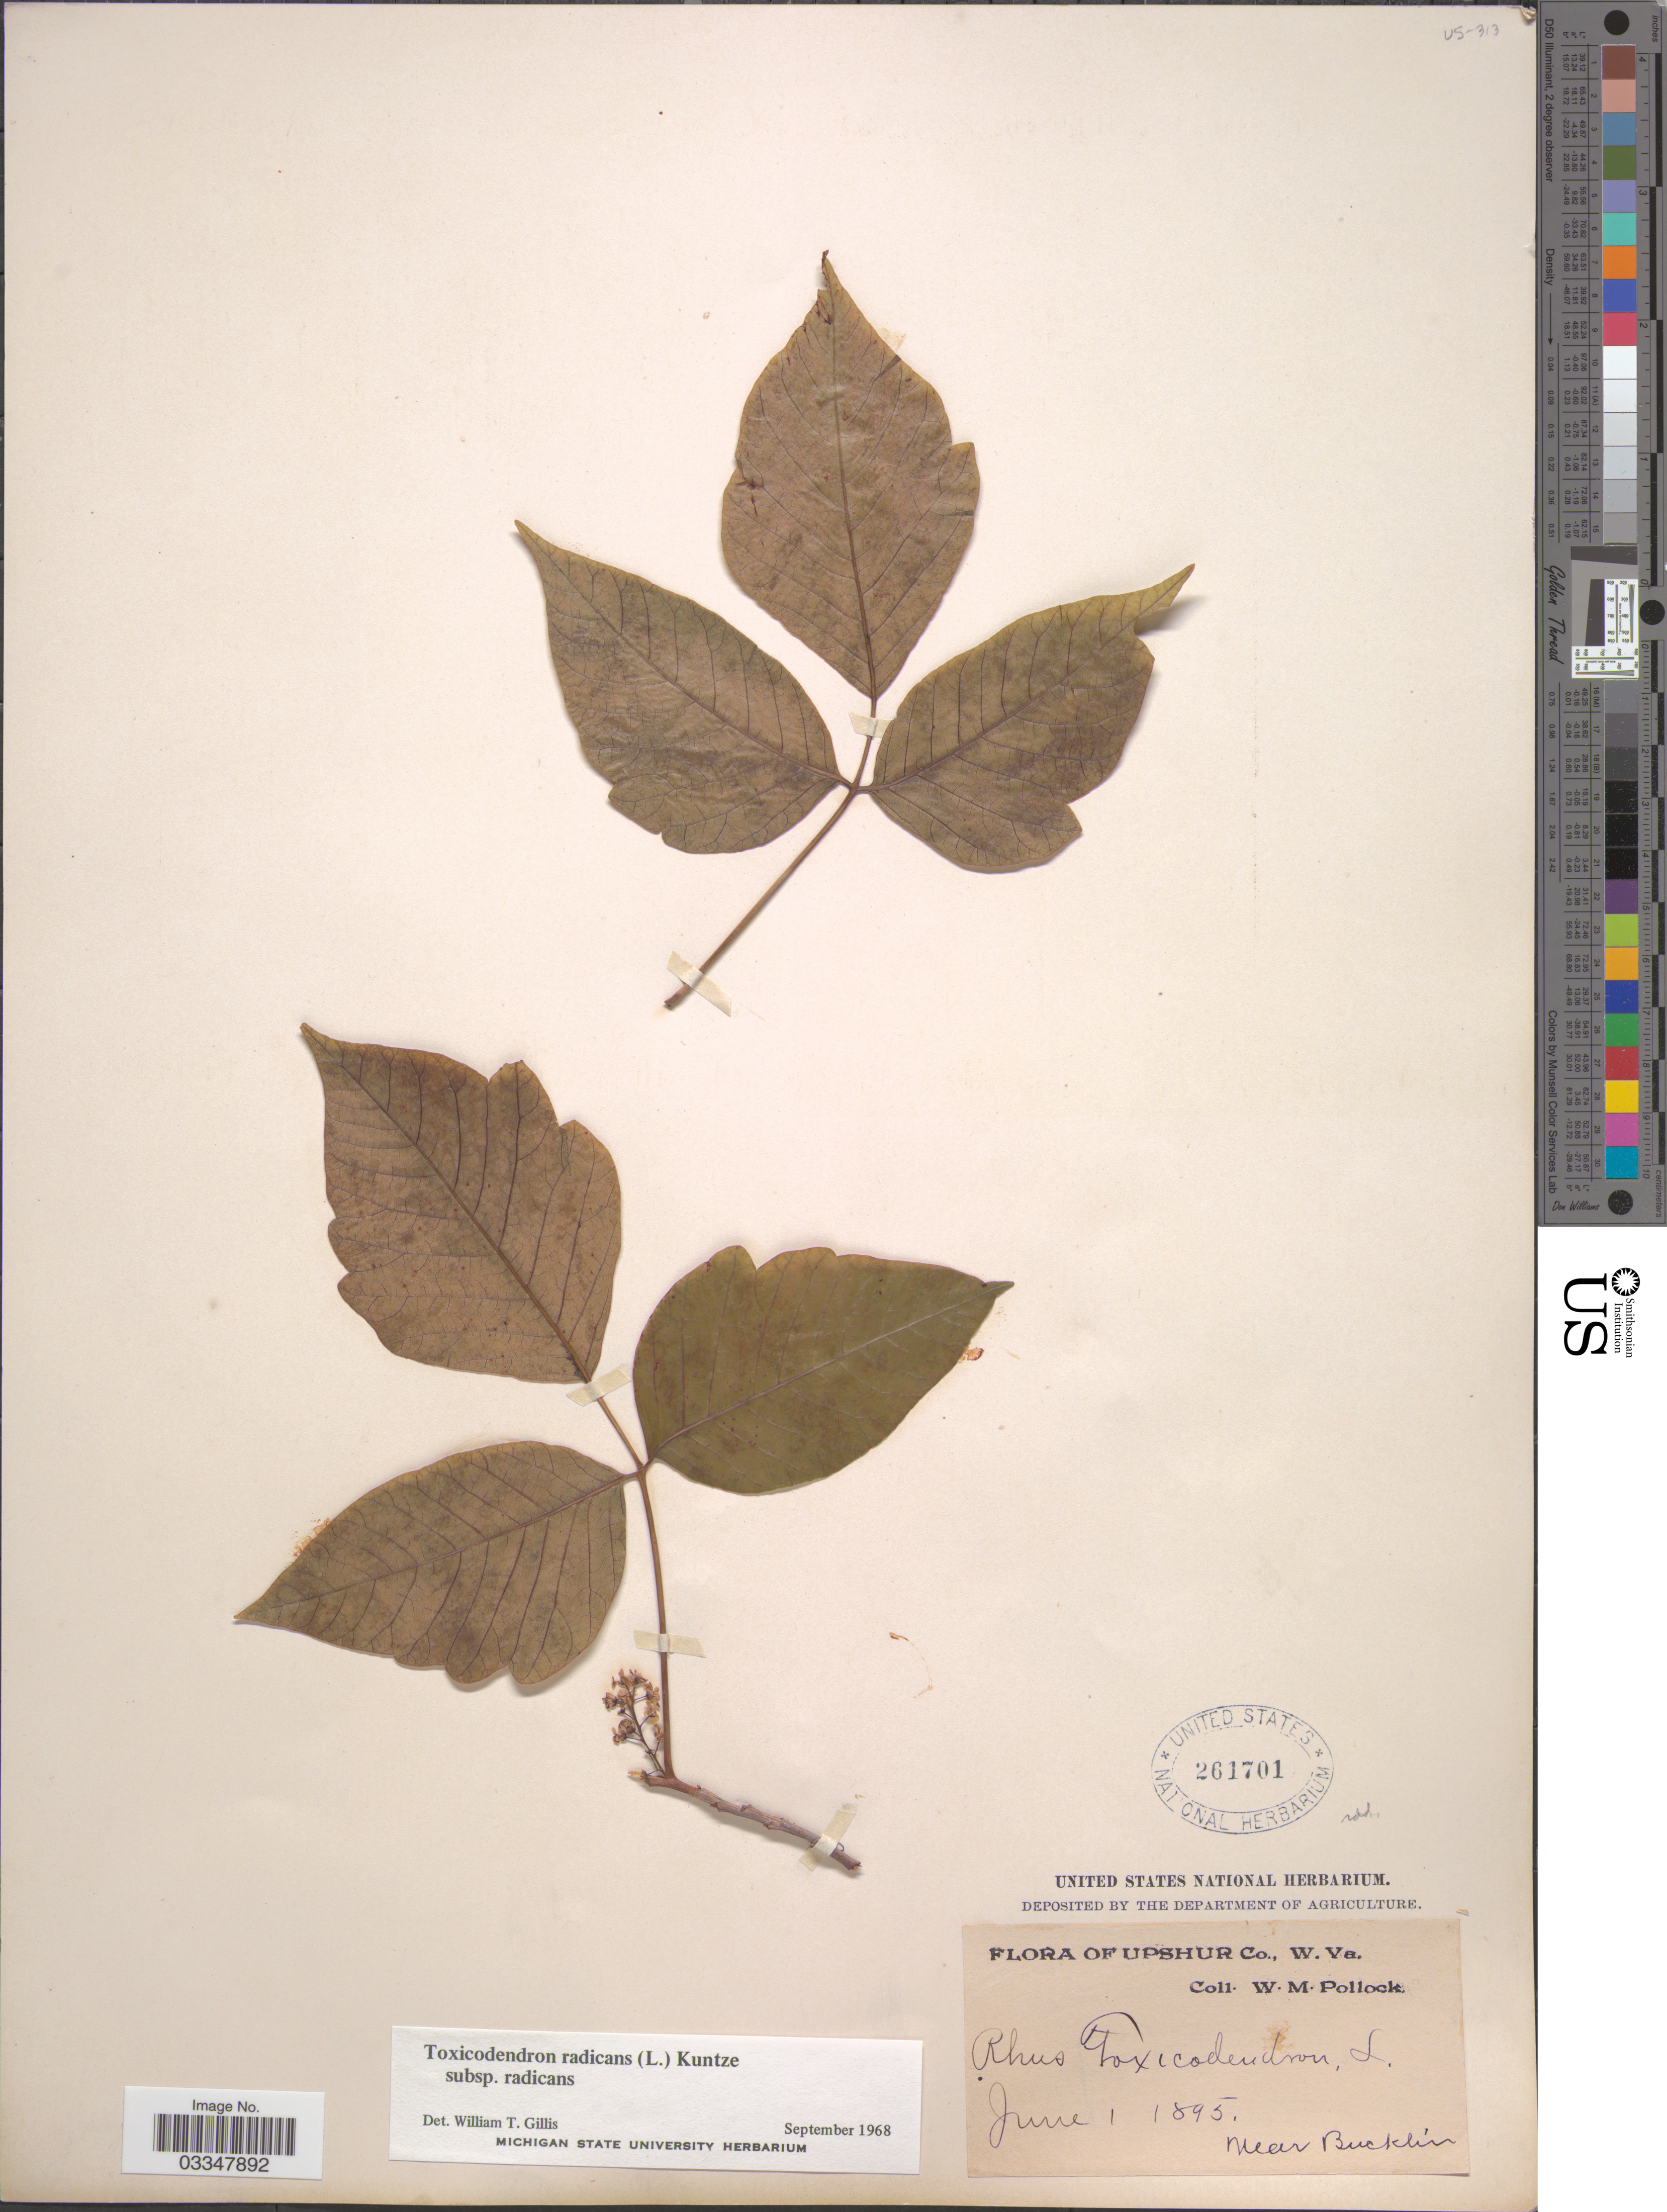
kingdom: Plantae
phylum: Tracheophyta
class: Magnoliopsida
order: Sapindales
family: Anacardiaceae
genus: Toxicodendron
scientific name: Toxicodendron radicans subsp. radicans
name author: (L.) Kuntze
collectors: W. M. Pollock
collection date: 1895-06-01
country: United States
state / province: West Virginia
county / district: Upshur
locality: Near Buckh'n.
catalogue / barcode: US 261701